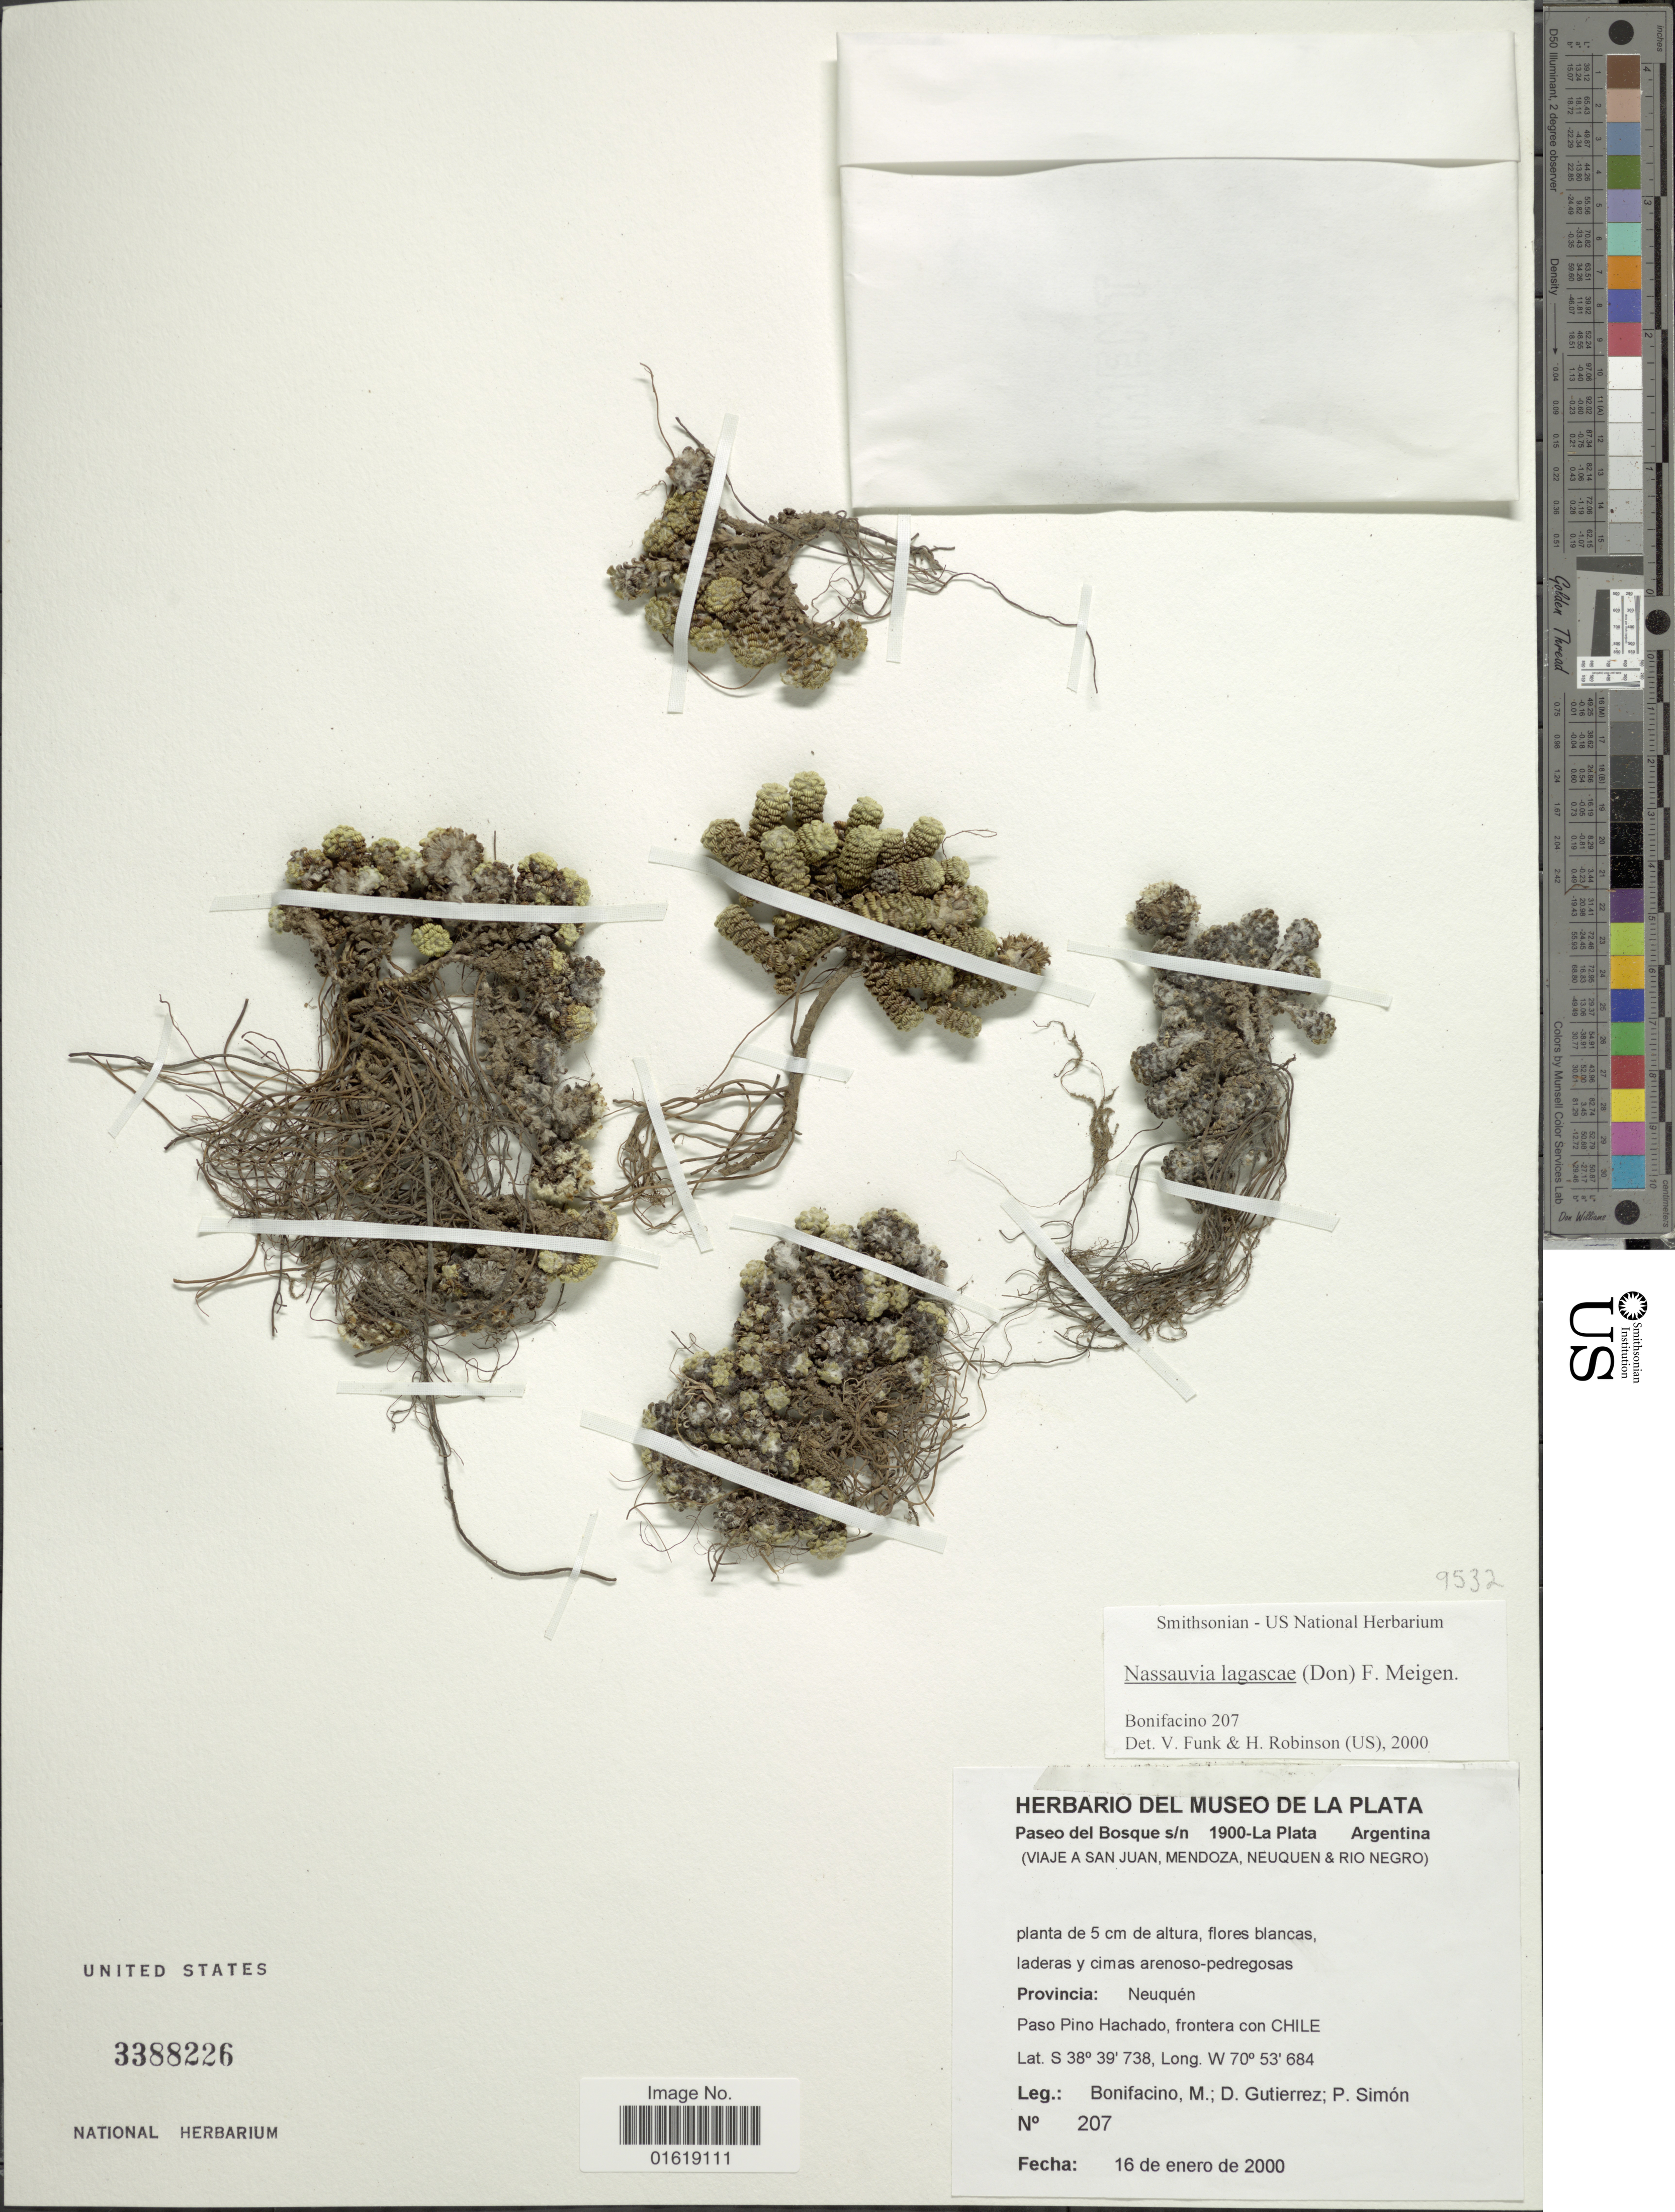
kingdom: Plantae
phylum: Tracheophyta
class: Magnoliopsida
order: Asterales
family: Asteraceae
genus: Nassauvia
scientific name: Nassauvia lagascae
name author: (D. Don) F. Meigen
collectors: M. Bonifacino, D. G. Gutiérrez & P. Simon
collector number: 0207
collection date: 2000-01-16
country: Argentina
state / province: Neuquen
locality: Provincia Neuquén. Paso Pino hachado, frontera con Chile.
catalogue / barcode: US 3388226